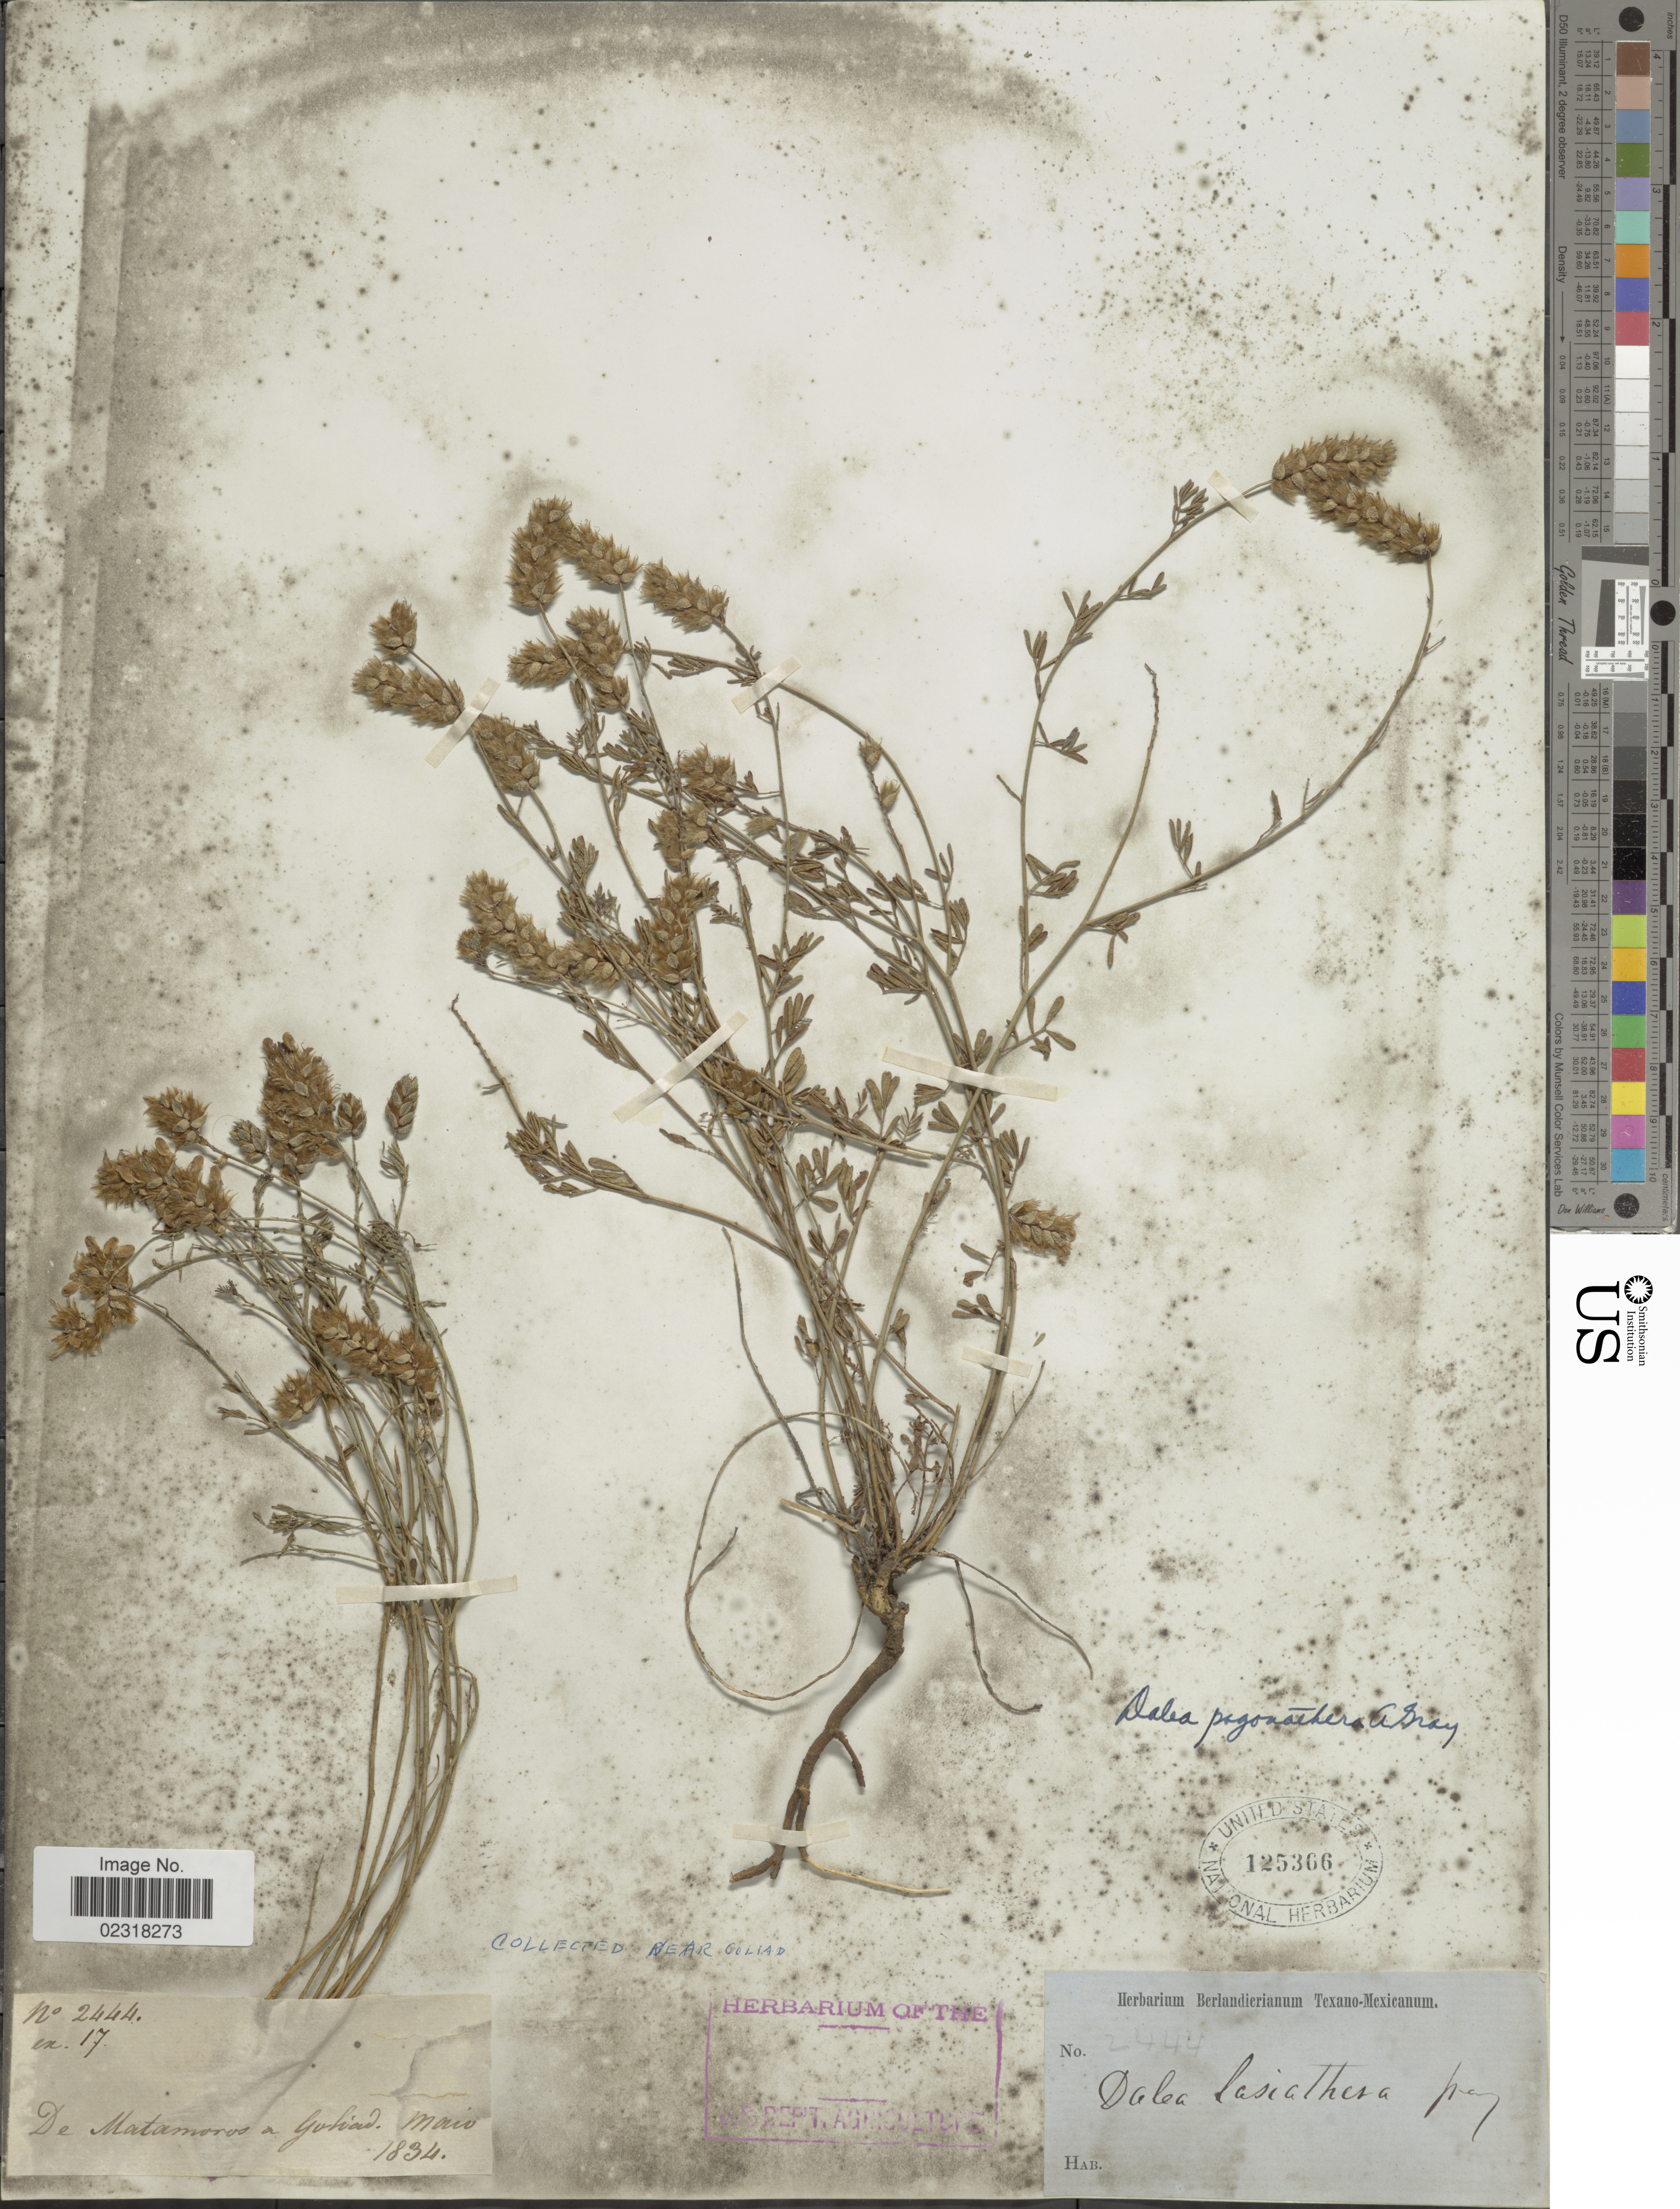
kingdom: Plantae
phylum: Tracheophyta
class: Magnoliopsida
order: Fabales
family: Fabaceae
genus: Dalea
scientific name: Dalea pogonathera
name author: A. Gray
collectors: ex Herb. Berlandierianum Texano-Mexicanum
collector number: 2444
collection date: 1834-05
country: United States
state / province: Texas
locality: De Matamoros a Goliad, near Goliad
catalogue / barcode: US 125366